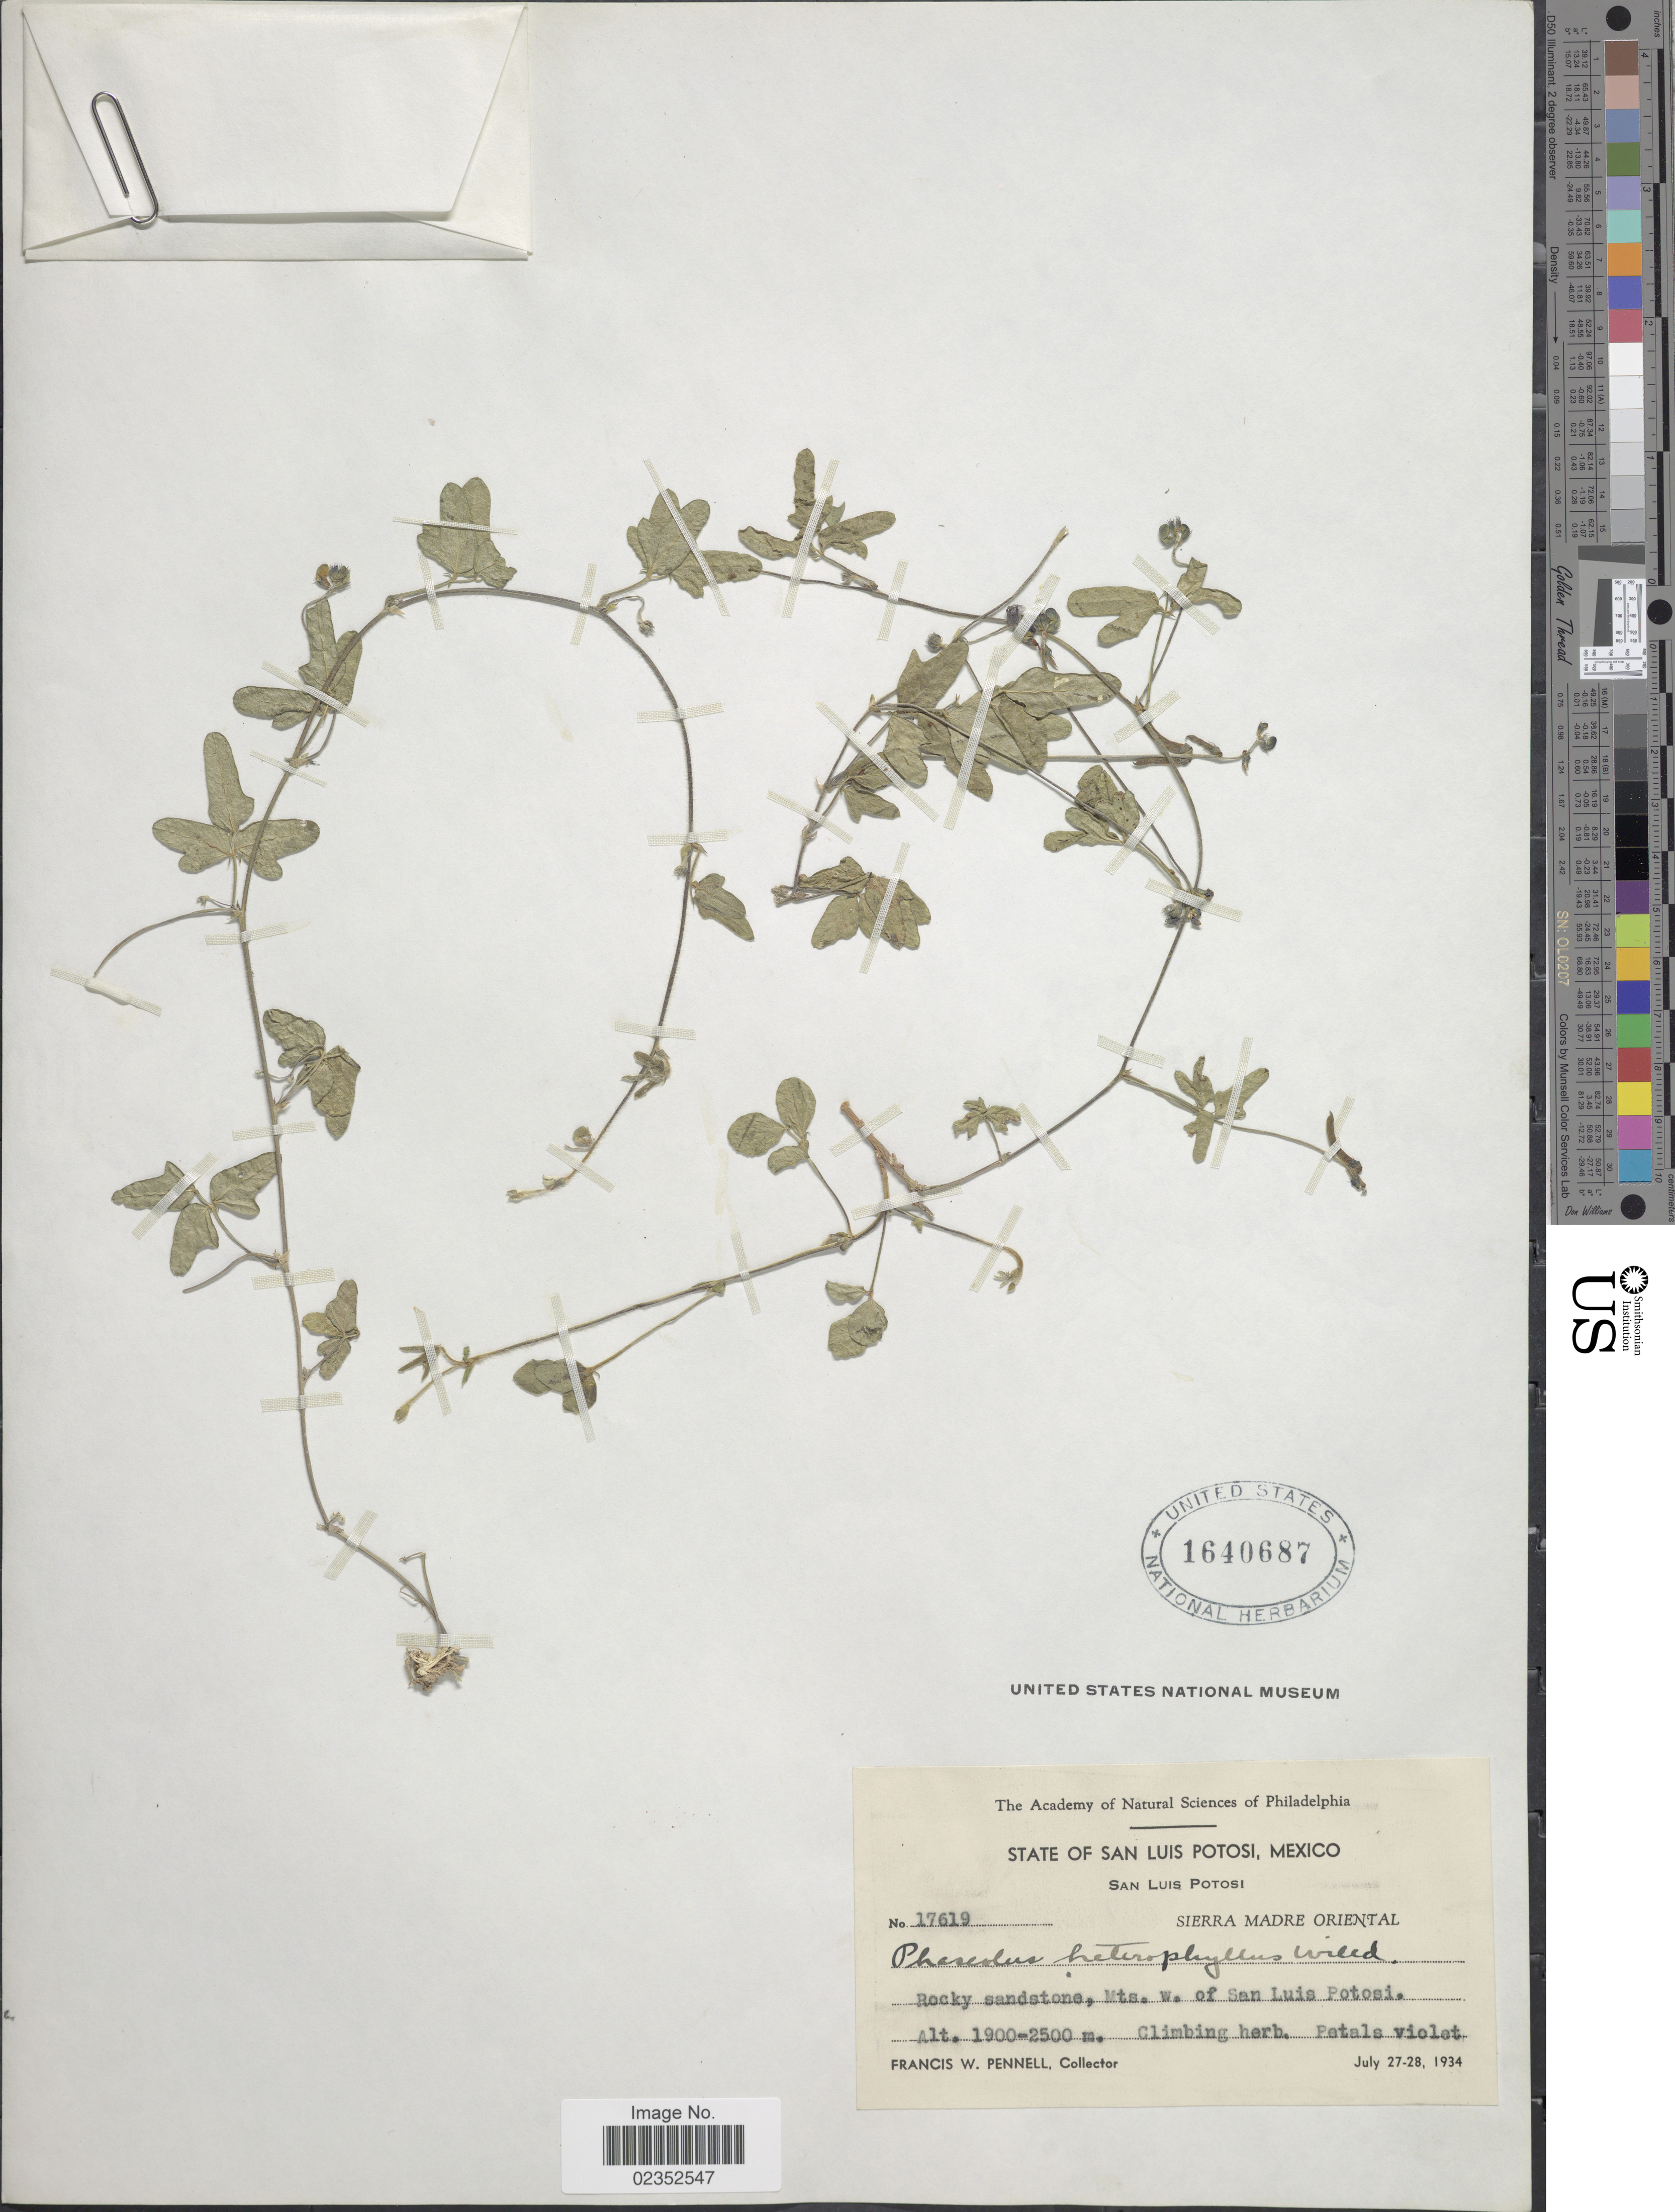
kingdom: Plantae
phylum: Tracheophyta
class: Magnoliopsida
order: Fabales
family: Fabaceae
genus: Macroptilium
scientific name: Macroptilium gibbosifolium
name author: (Ortega) A. Delgado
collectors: F. W. Pennell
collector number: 17619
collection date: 1934-07-27/1934-07-28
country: Mexico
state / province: San Luis Potosí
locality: Sierra Madre Oriental, rocky sandstone, Mts. w. of San Luis Potosi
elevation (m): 1900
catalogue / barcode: US 1640687